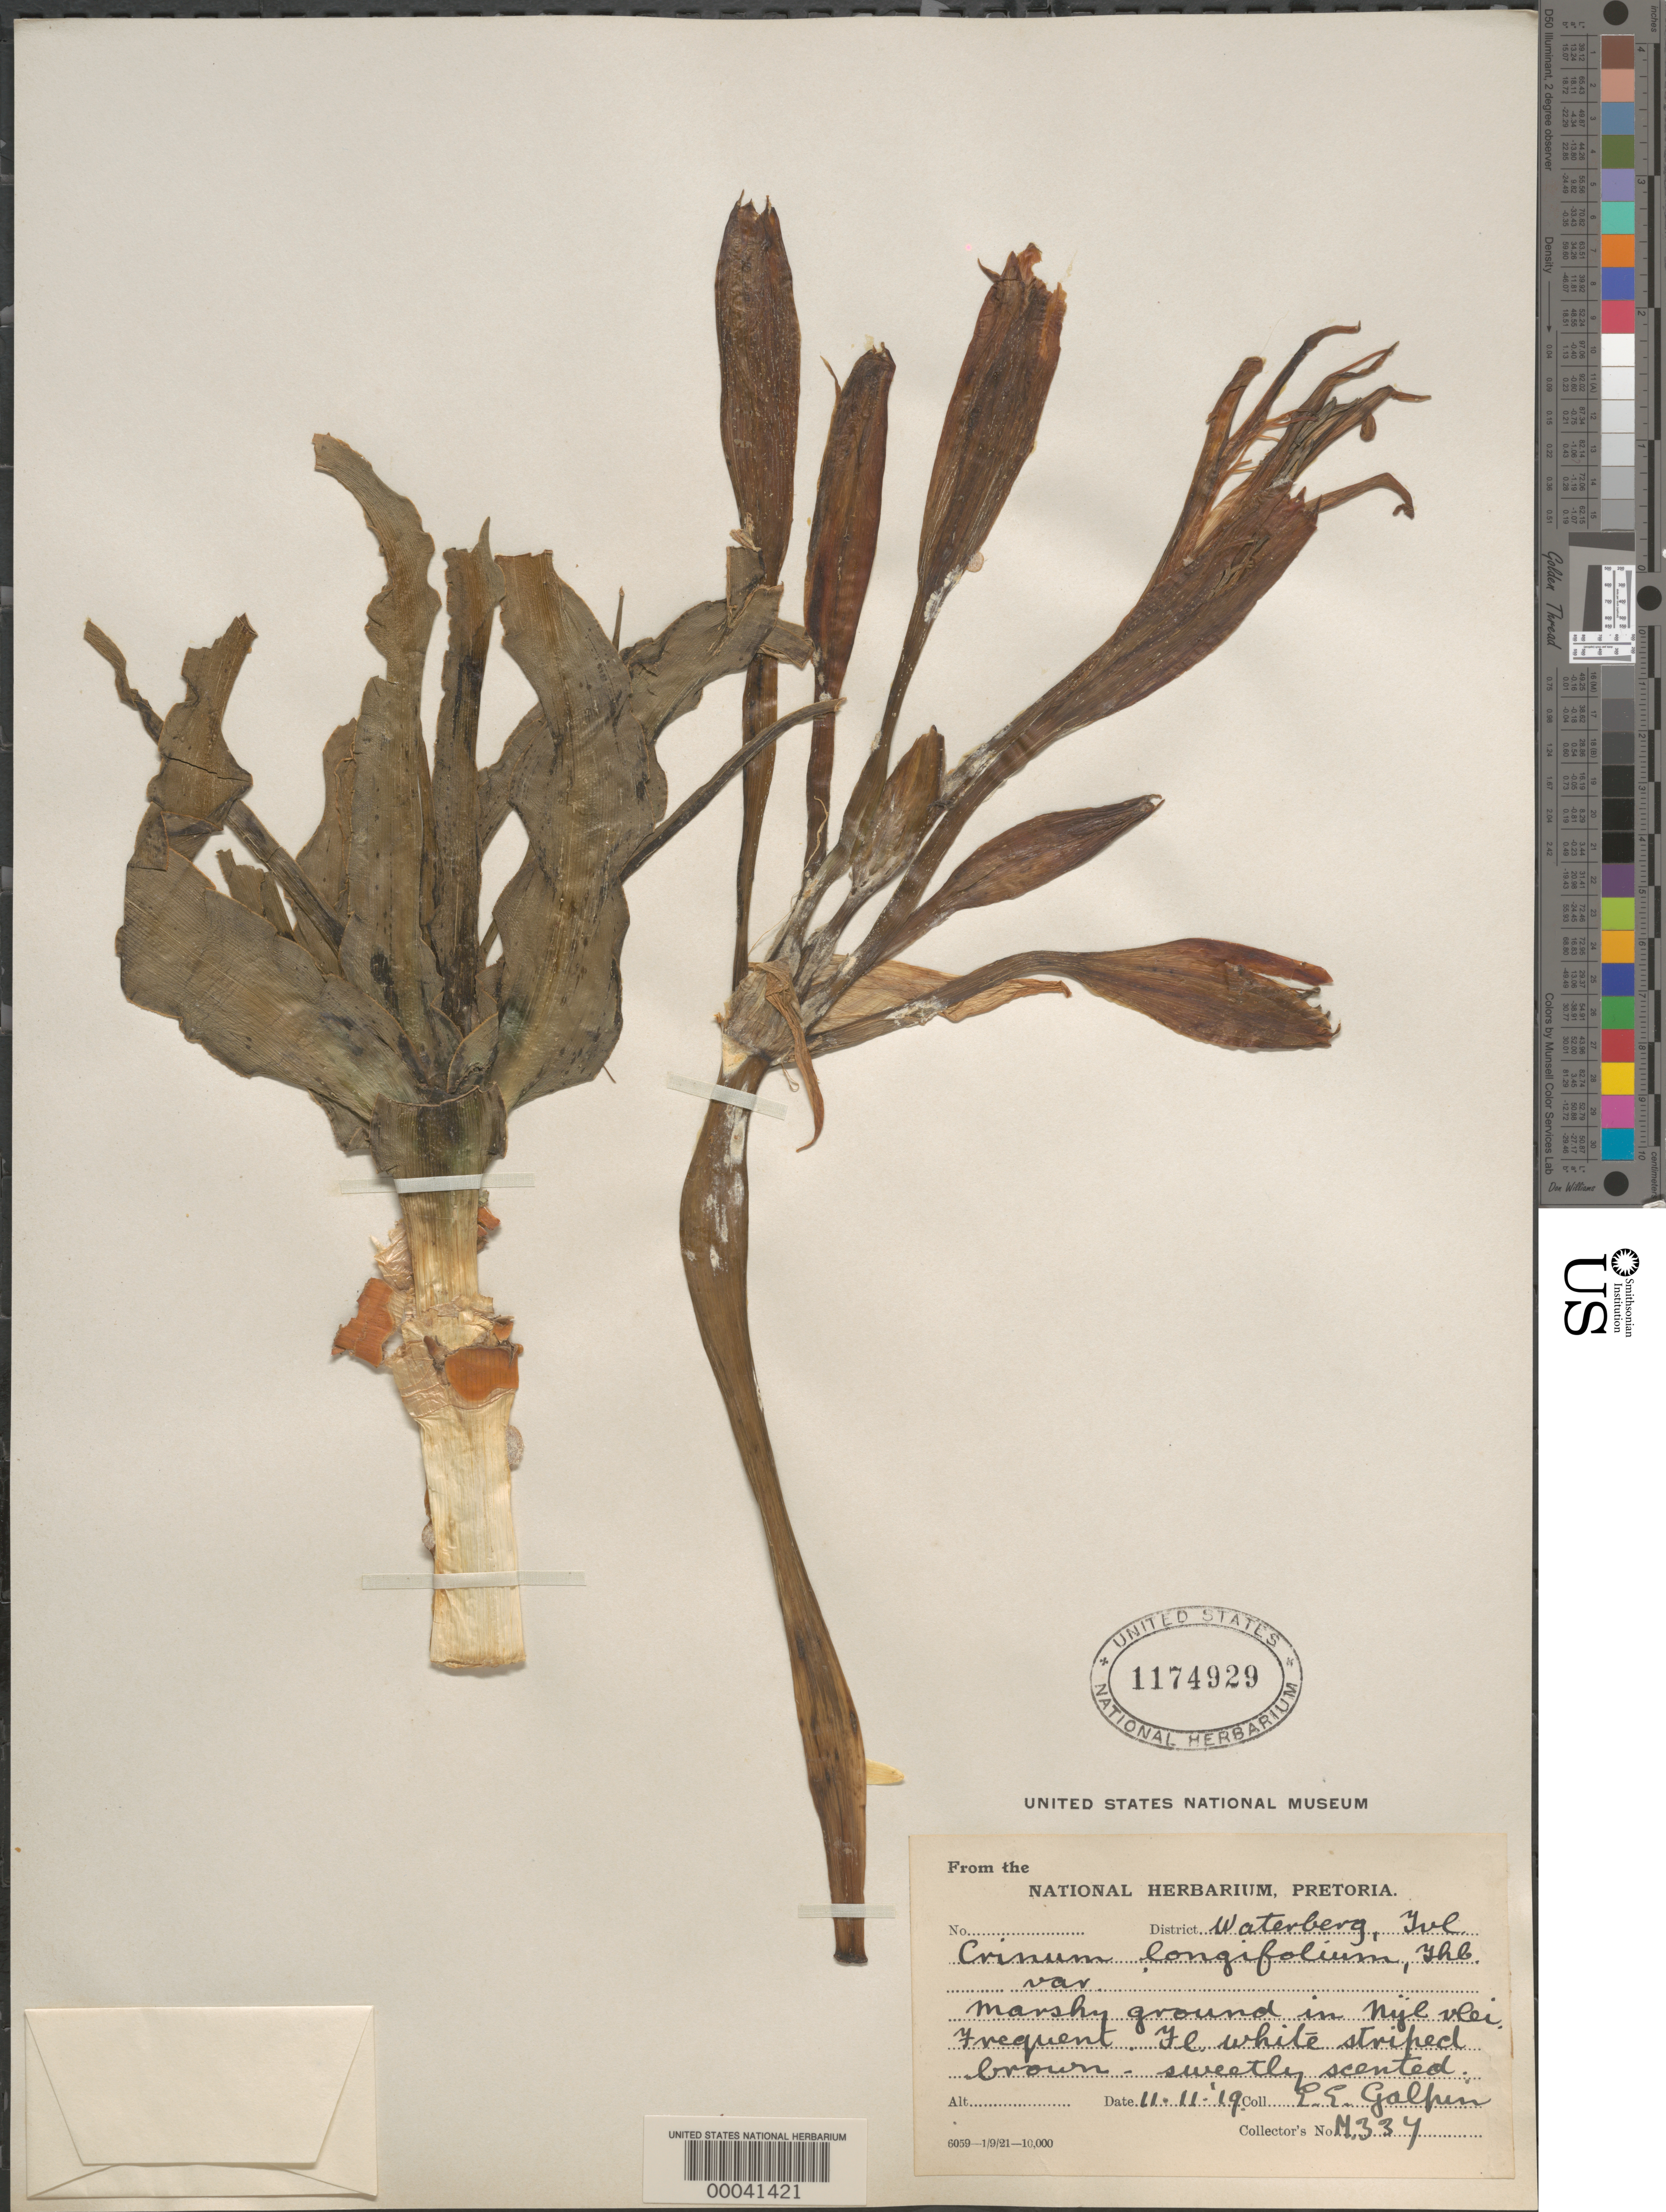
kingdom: Plantae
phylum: Tracheophyta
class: Liliopsida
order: Asparagales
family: Amaryllidaceae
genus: Crinum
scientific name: Crinum longifolium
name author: (L.) Thunb.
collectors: E. Galpin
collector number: M.334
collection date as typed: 11 Nov 1919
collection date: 1919-11-11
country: South Africa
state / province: Limpopo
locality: Nyl vlei. Waterberg Dist. Transvaal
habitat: Marshy ground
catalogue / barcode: US 1174929